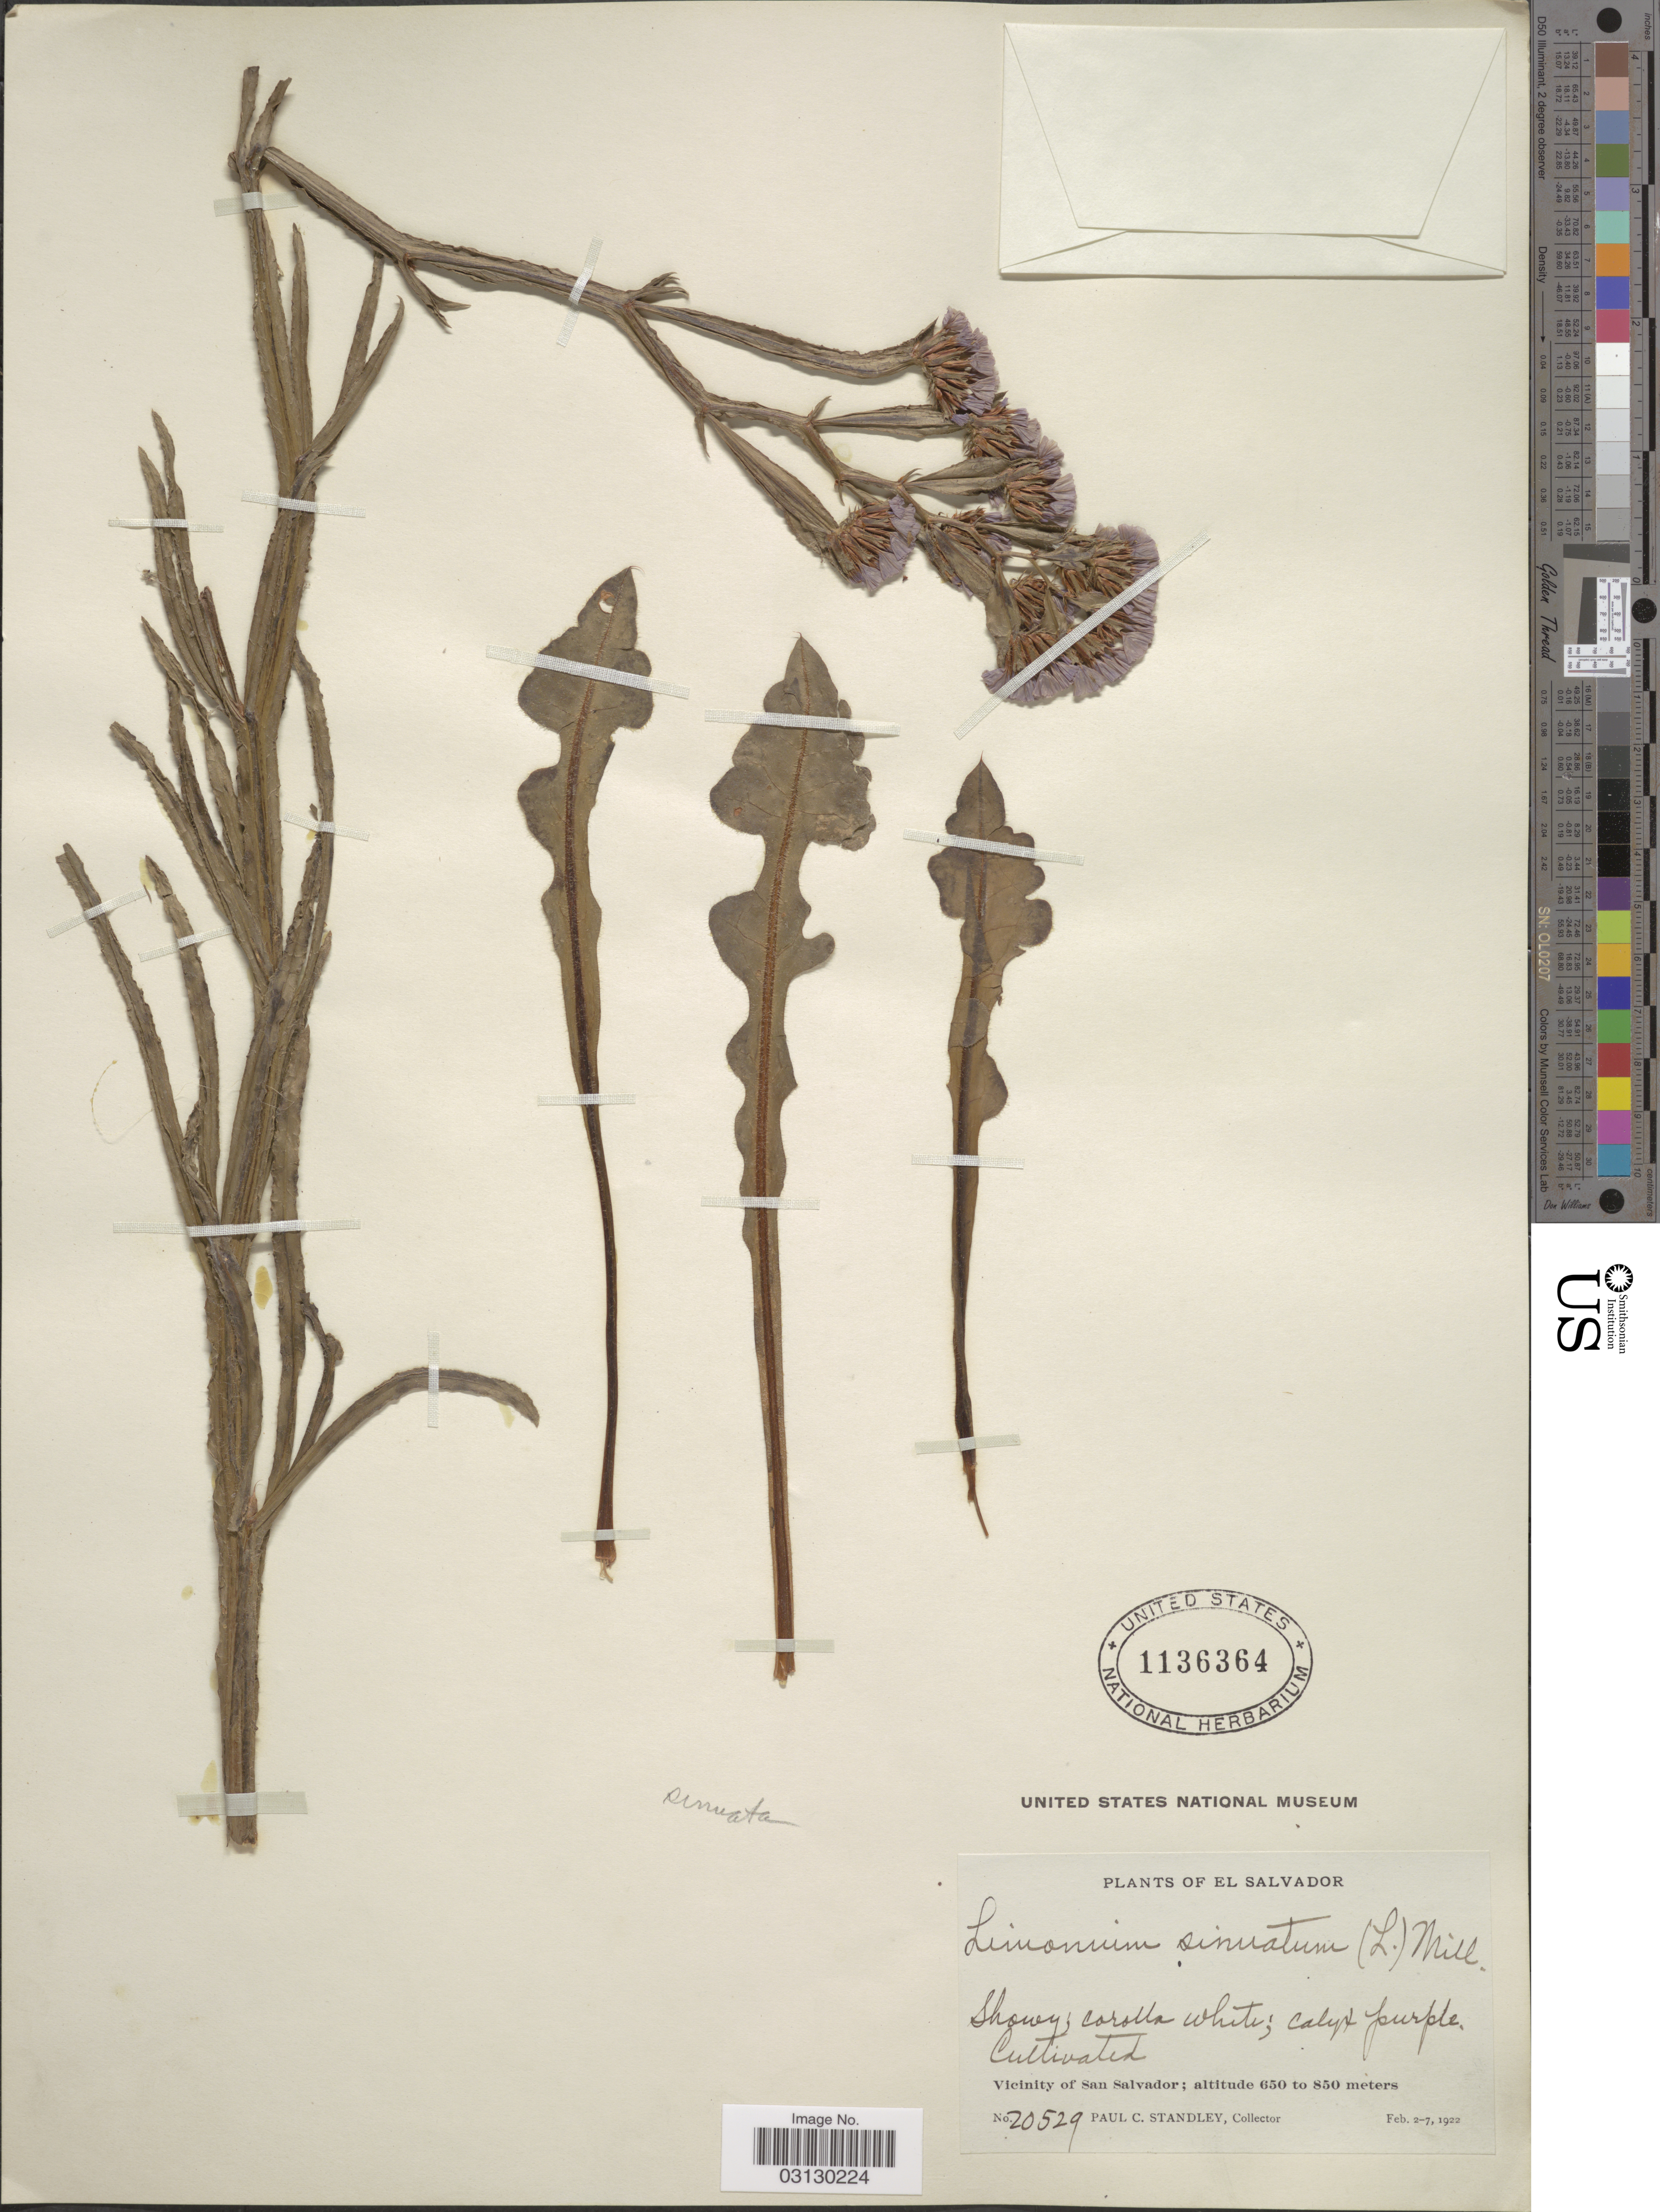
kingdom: Plantae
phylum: Tracheophyta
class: Magnoliopsida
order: Caryophyllales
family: Plumbaginaceae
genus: Limonium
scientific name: Limonium sinuatum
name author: (L.) Mill.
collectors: P. C. Standley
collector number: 20529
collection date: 1922-02-02/1922-02-07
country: El Salvador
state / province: San Salvador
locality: Vicinity of San Salvador.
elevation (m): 650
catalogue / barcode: US 1136364